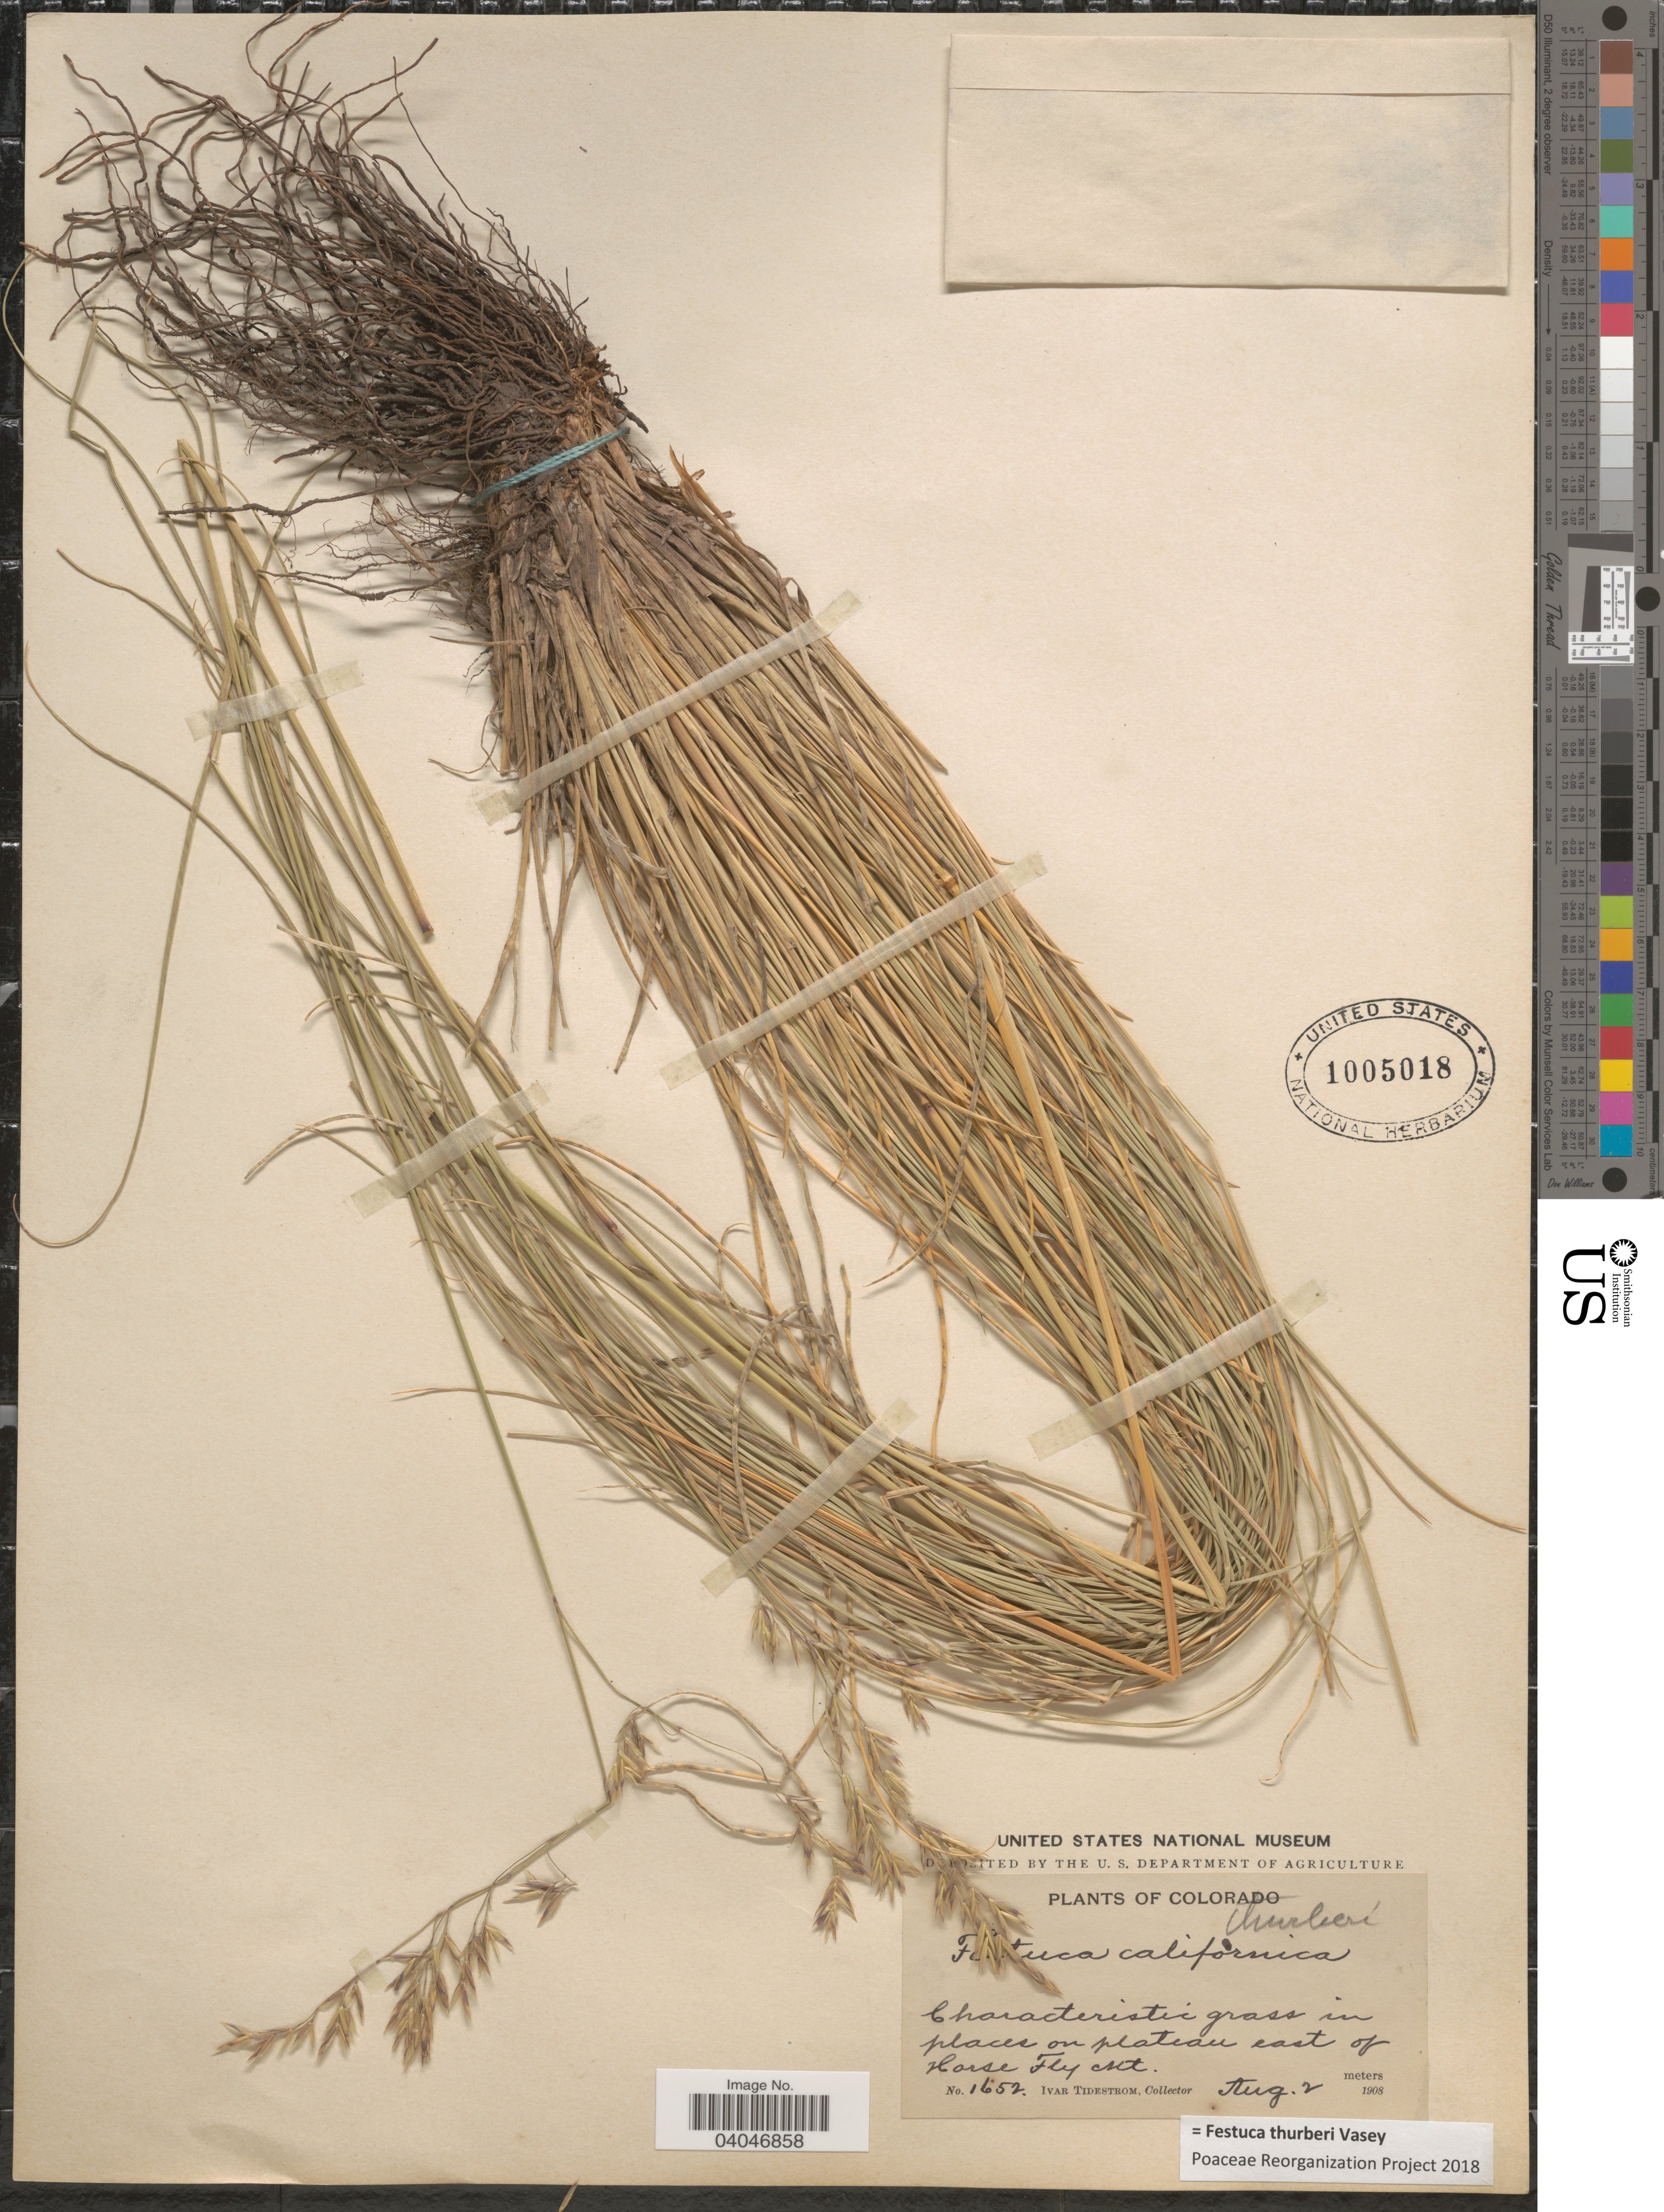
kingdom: Plantae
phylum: Tracheophyta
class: Liliopsida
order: Poales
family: Poaceae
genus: Festuca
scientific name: Festuca thurberi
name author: Vasey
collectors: I. F. Tidestrom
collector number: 1652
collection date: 1908-08-02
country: United States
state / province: Colorado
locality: On plateau east of Horse Fly Mt.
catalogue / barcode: US 1005018